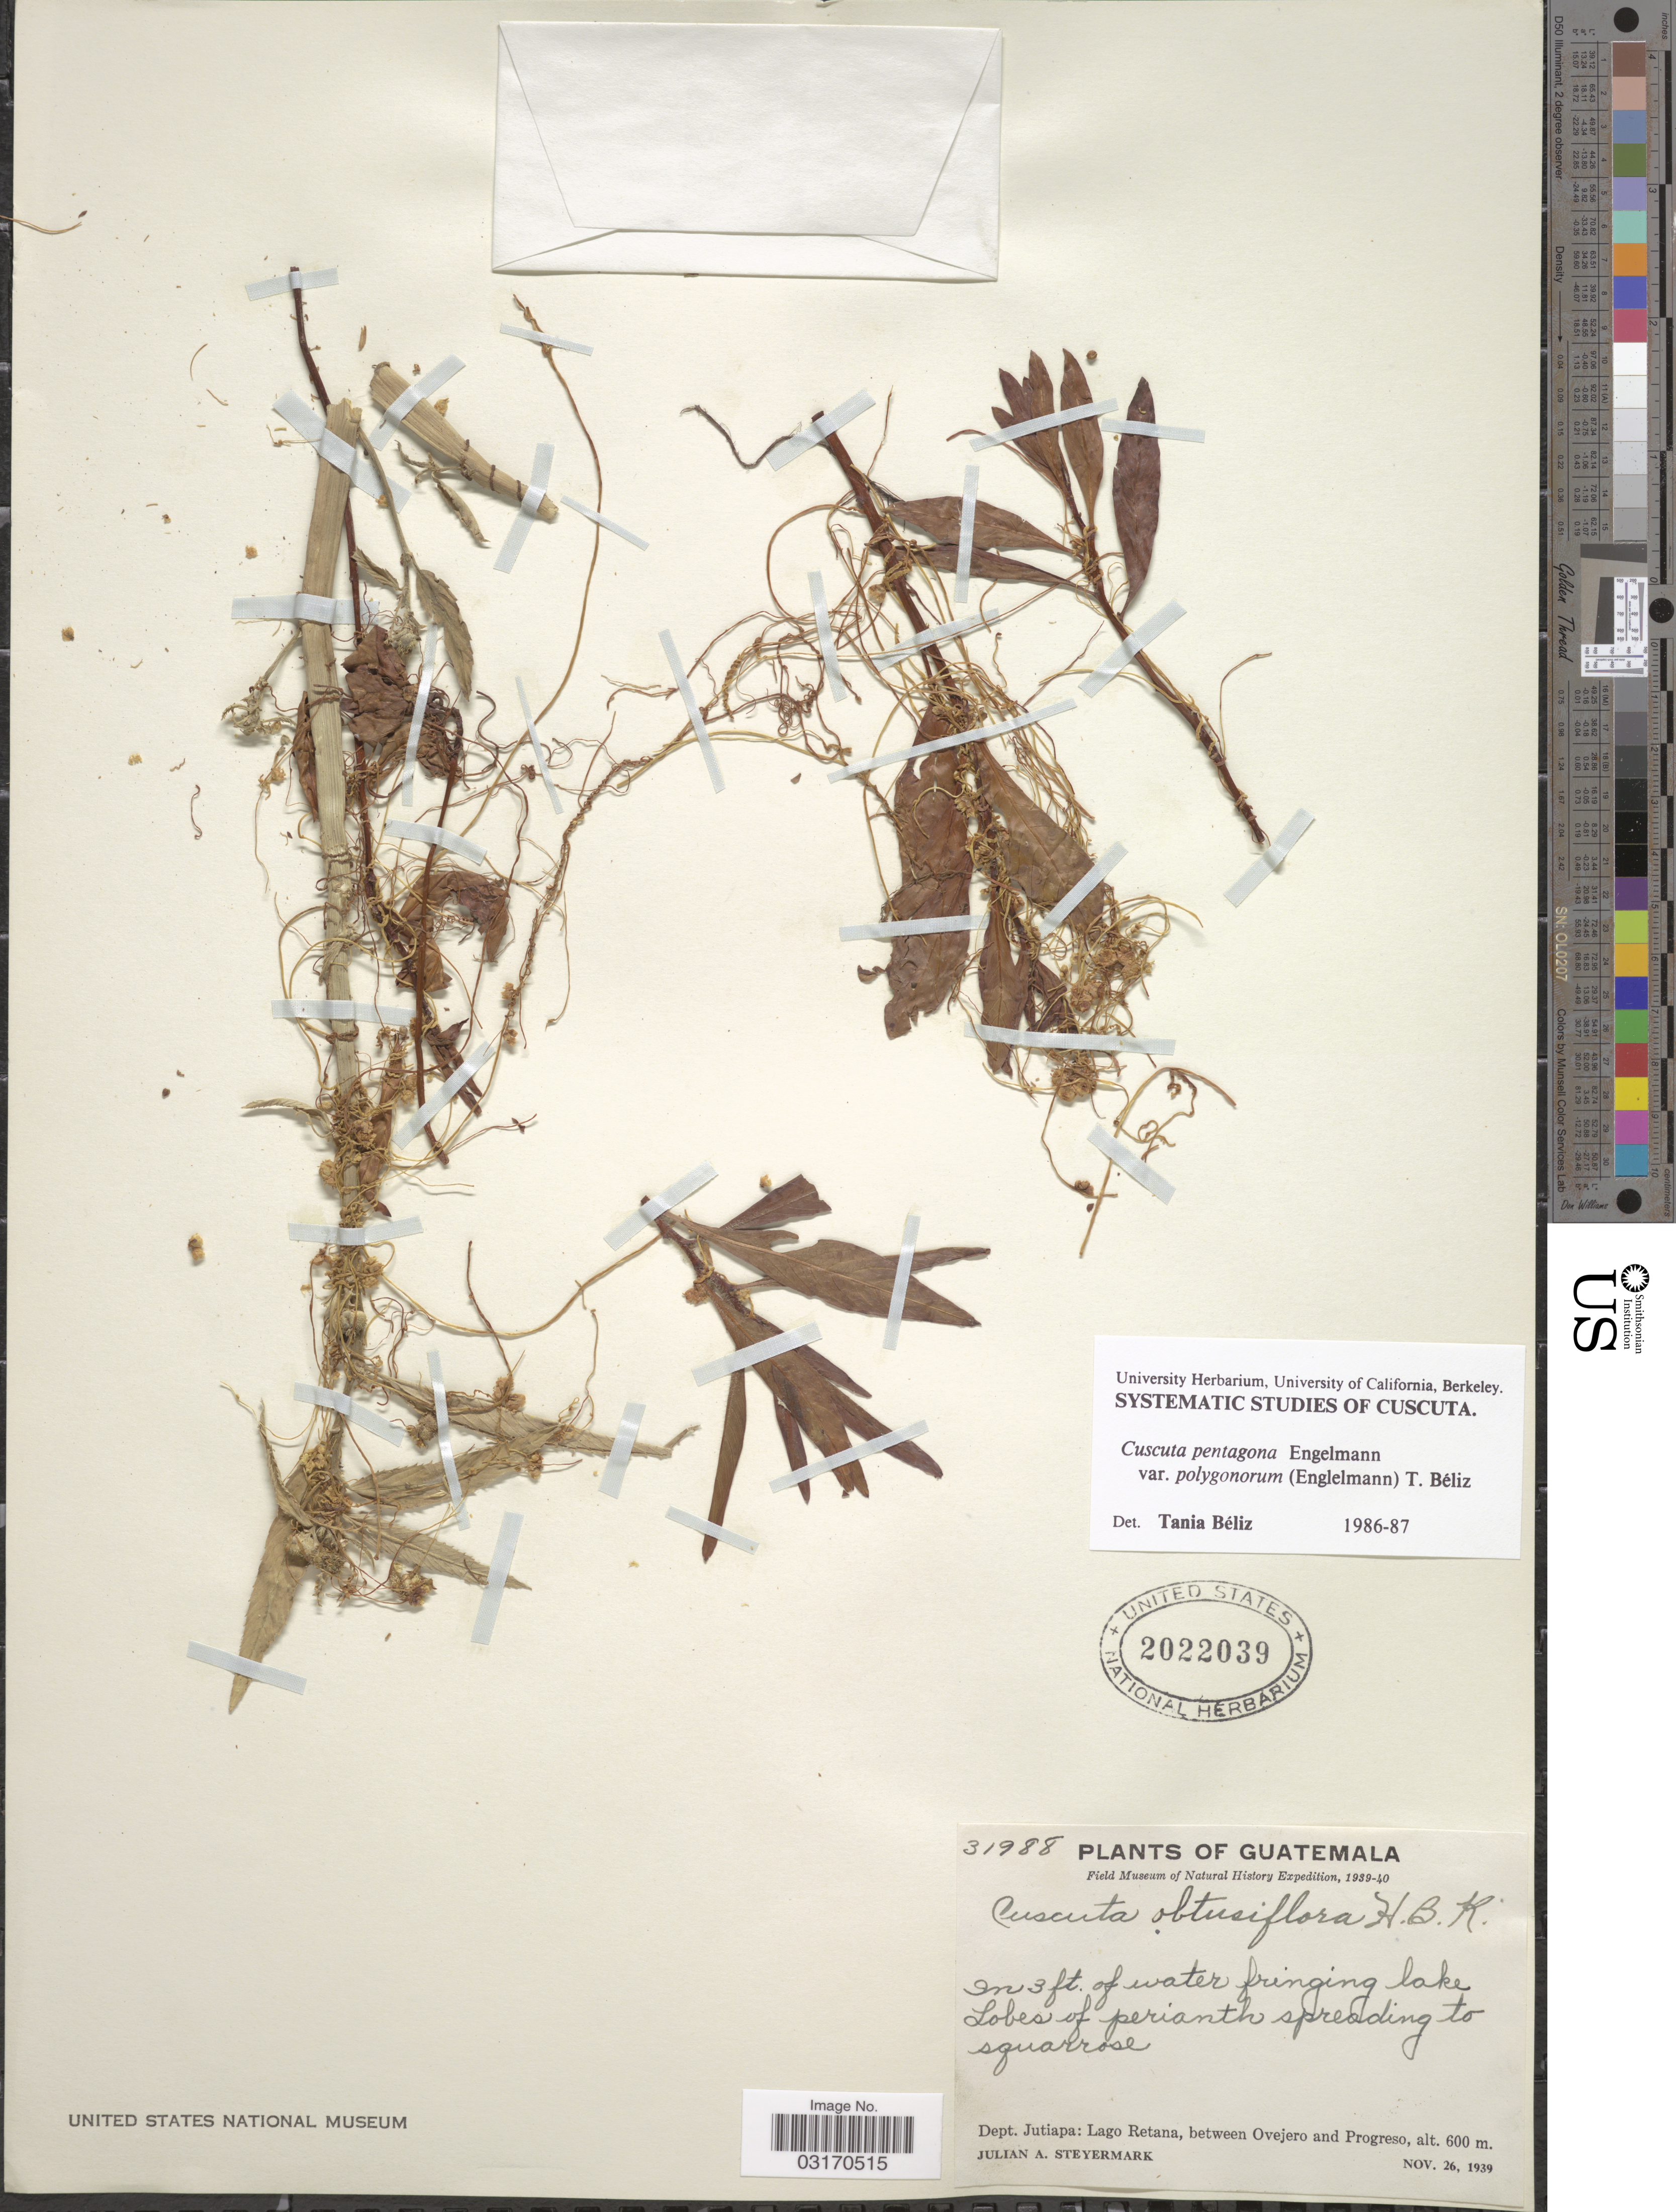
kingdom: Plantae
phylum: Tracheophyta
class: Magnoliopsida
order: Solanales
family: Convolvulaceae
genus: Cuscuta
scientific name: Cuscuta pentagona var. polygonorum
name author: (Engelm.) T.C. Béliz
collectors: J. Steyermark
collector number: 31988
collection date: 1939-11-26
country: Guatemala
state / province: Jutiapa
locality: Dept. Jutiapa: Lago Retana, between Ovejero and Progreso.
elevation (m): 600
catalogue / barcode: US 2022039